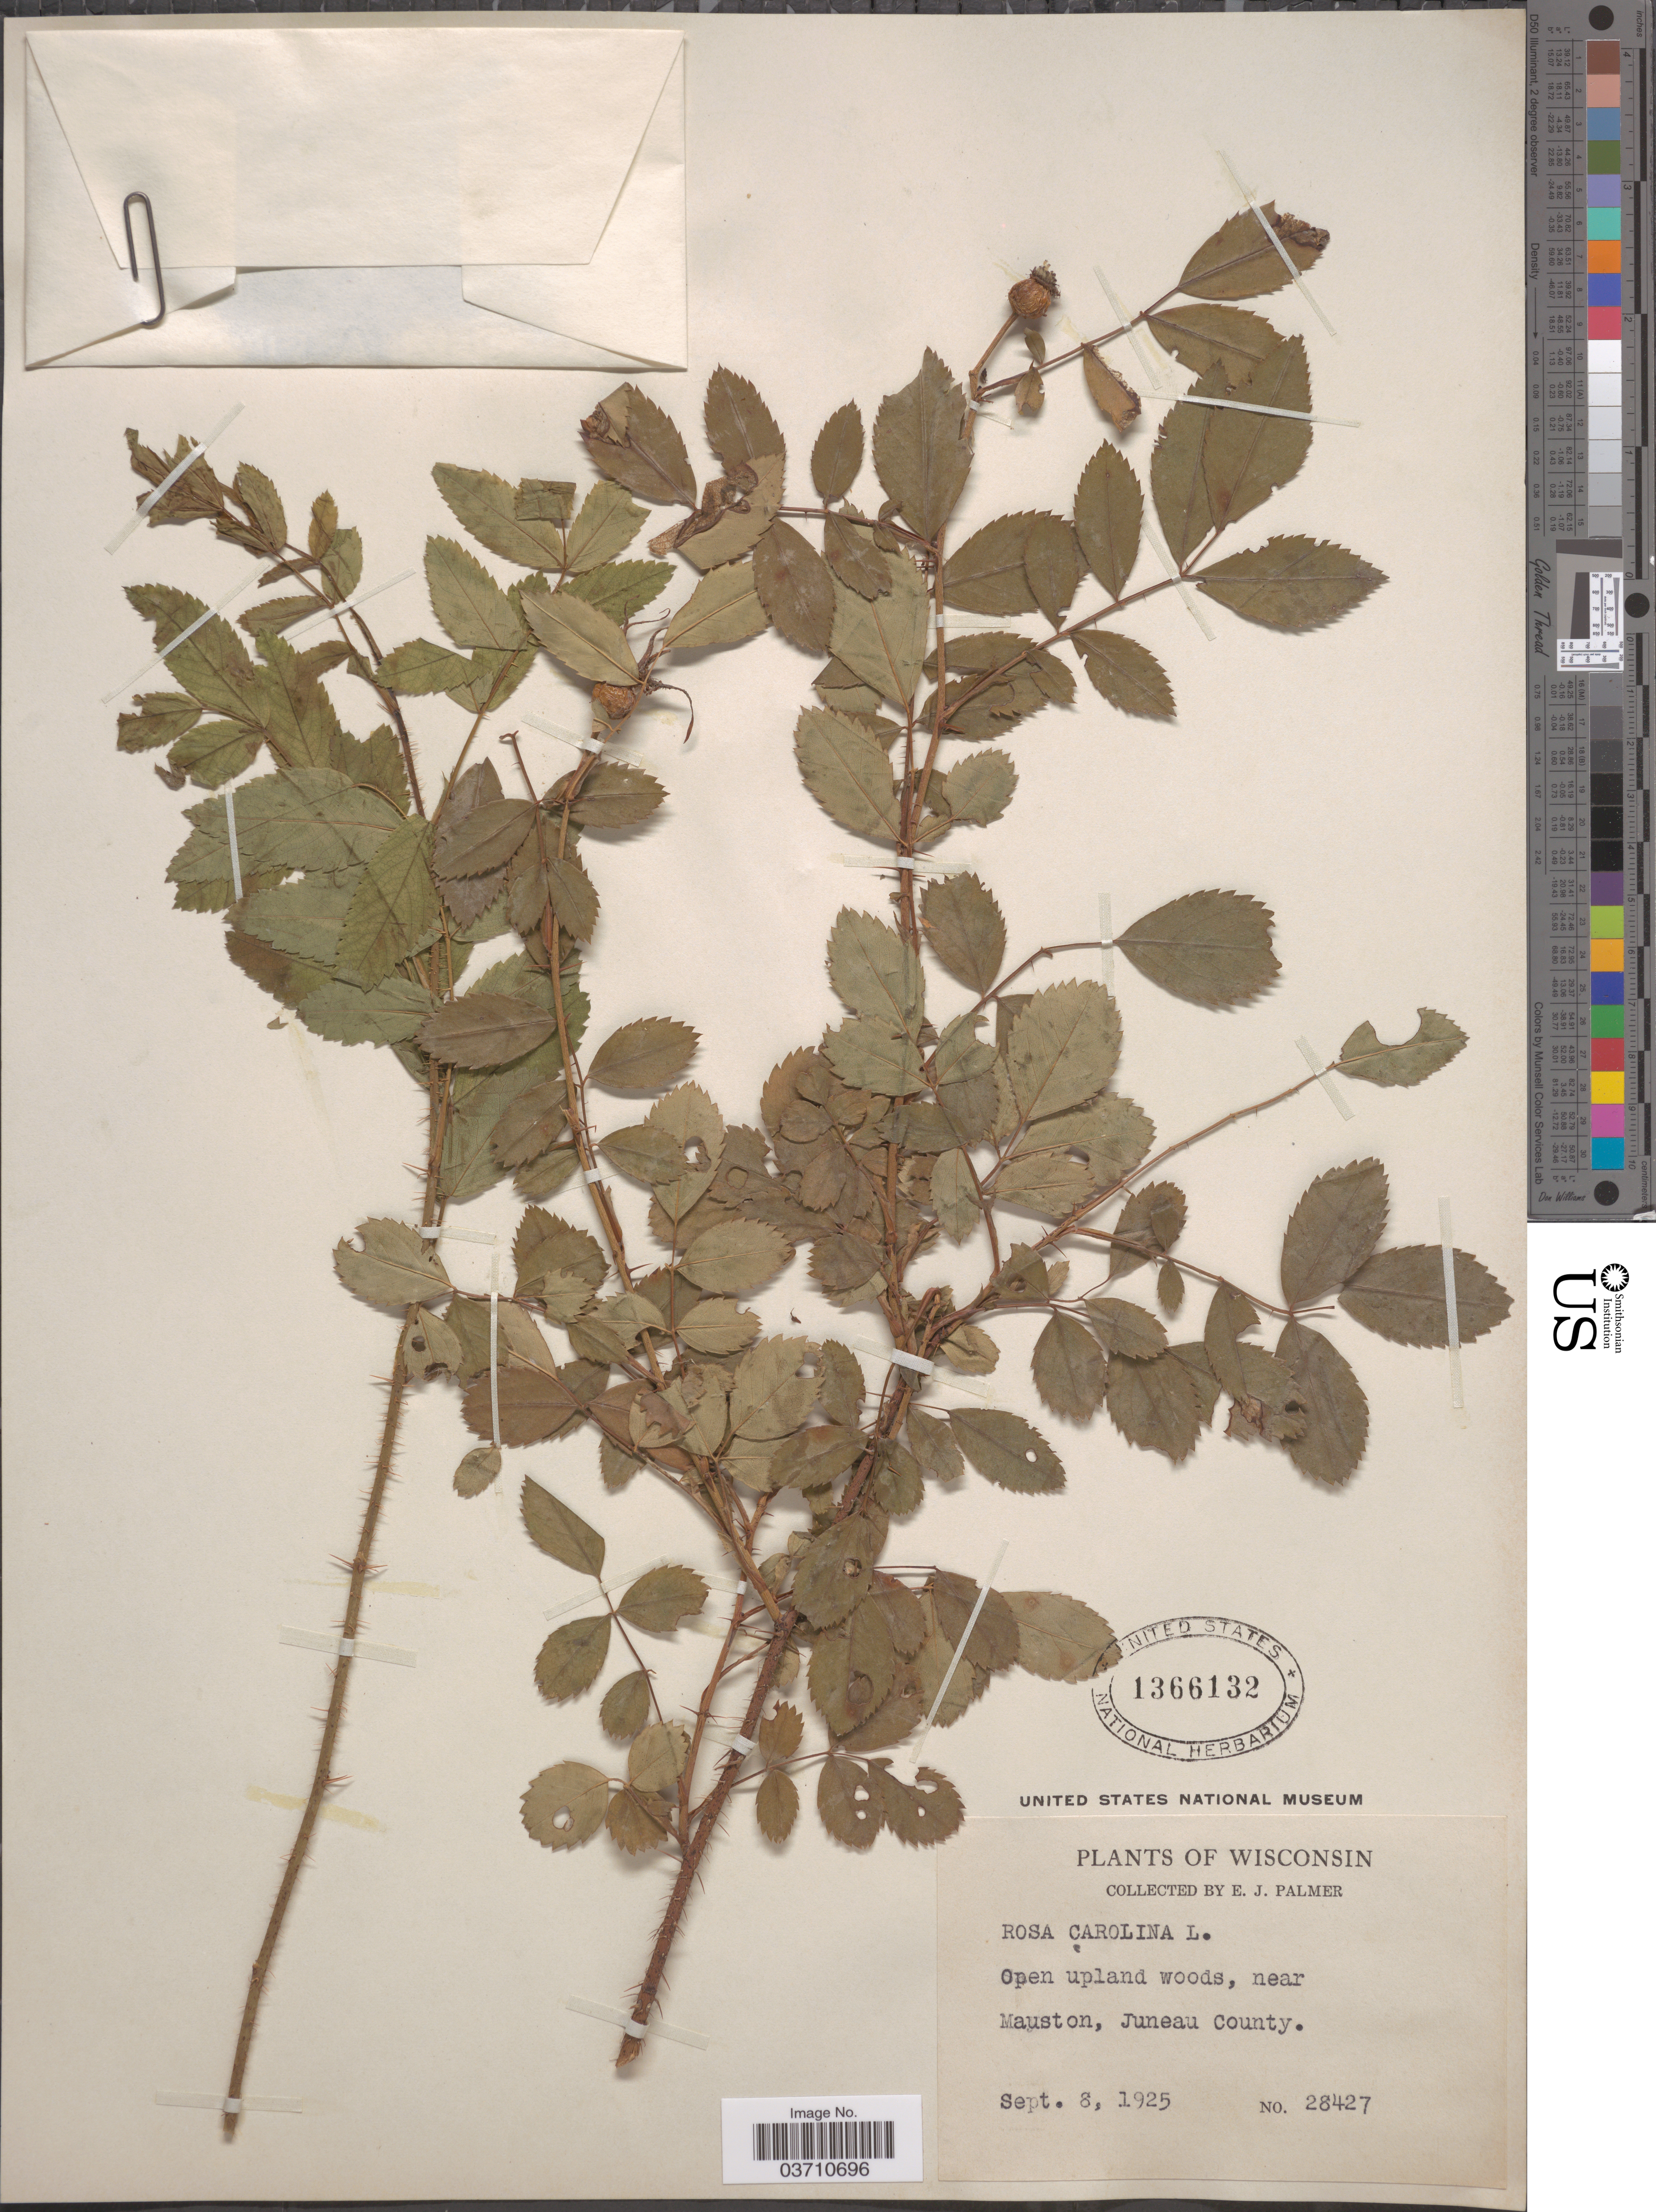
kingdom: Plantae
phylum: Tracheophyta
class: Magnoliopsida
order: Rosales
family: Rosaceae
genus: Rosa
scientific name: Rosa carolina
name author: L.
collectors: E. J. Palmer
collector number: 28427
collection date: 1925-09-08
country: United States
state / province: Wisconsin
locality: Near Mauston, Juneau County.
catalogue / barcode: US 1366132